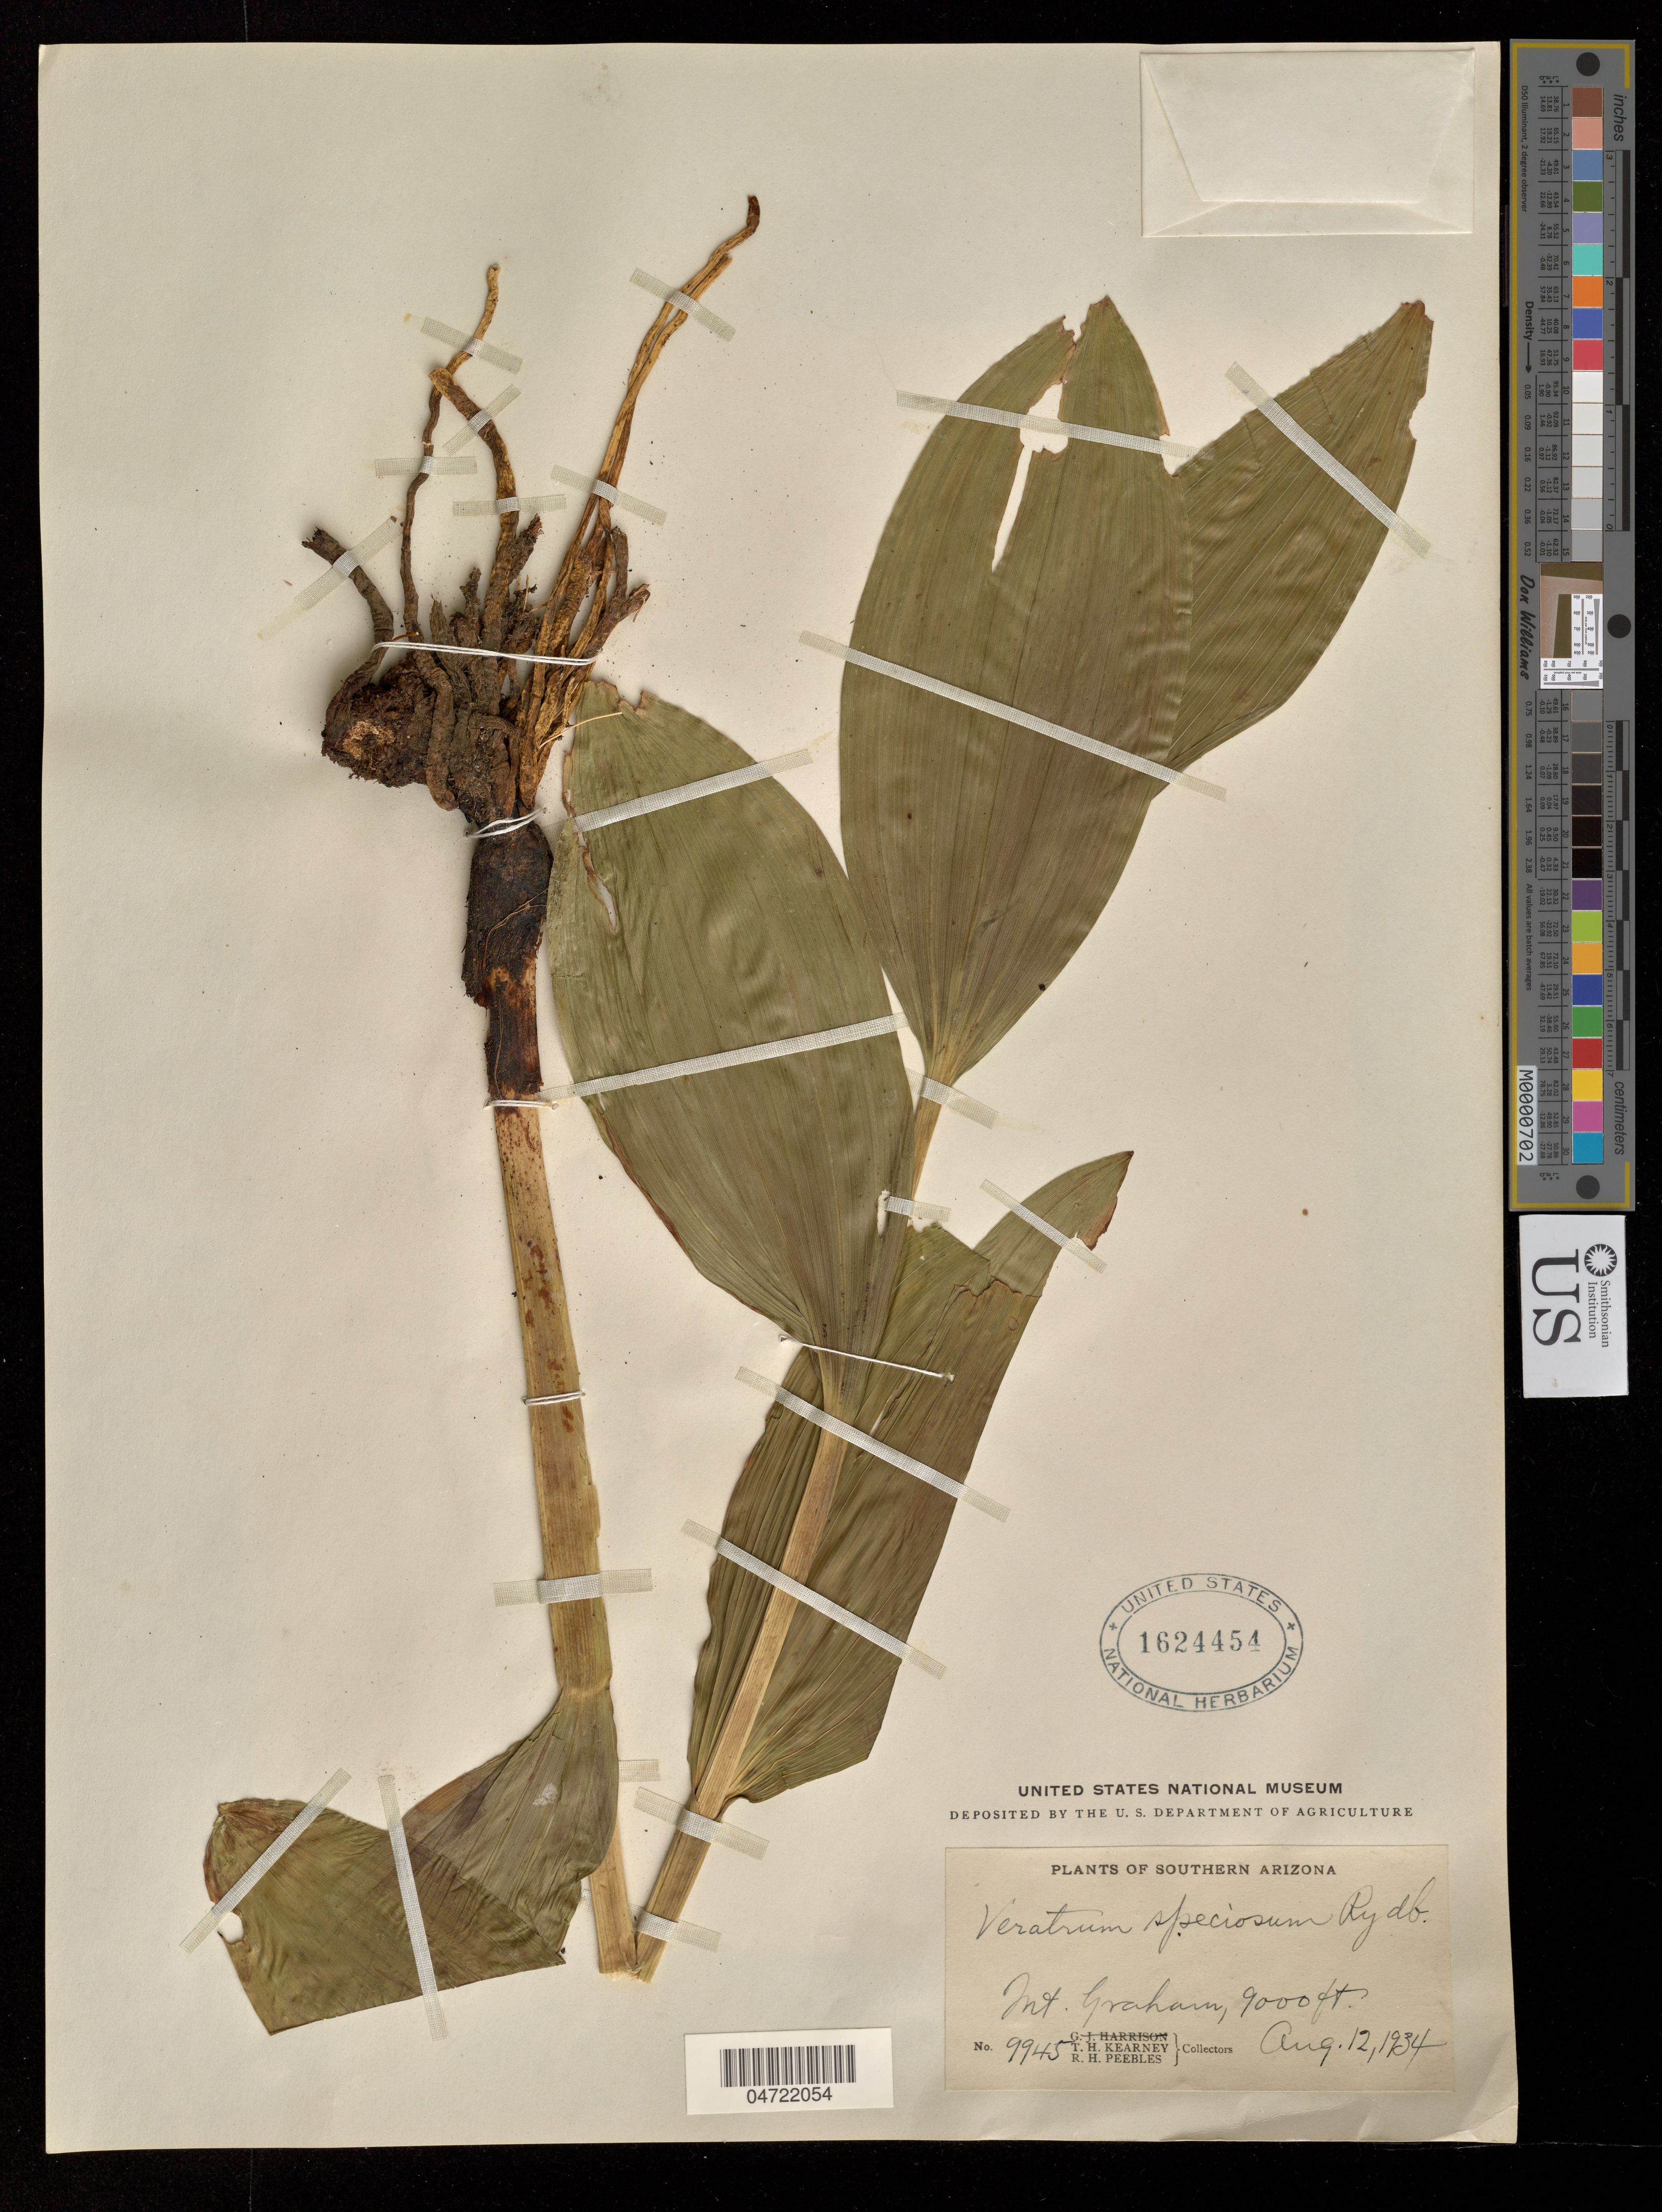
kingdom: Plantae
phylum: Tracheophyta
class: Liliopsida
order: Liliales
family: Melanthiaceae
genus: Veratrum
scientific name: Veratrum speciosum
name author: Rydb.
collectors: T. H. Kearney & R. H. Peebles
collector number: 9945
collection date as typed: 12 Aug 1934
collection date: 1934-08-12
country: United States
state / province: Arizona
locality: Mount Graham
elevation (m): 2743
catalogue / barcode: US 1624454